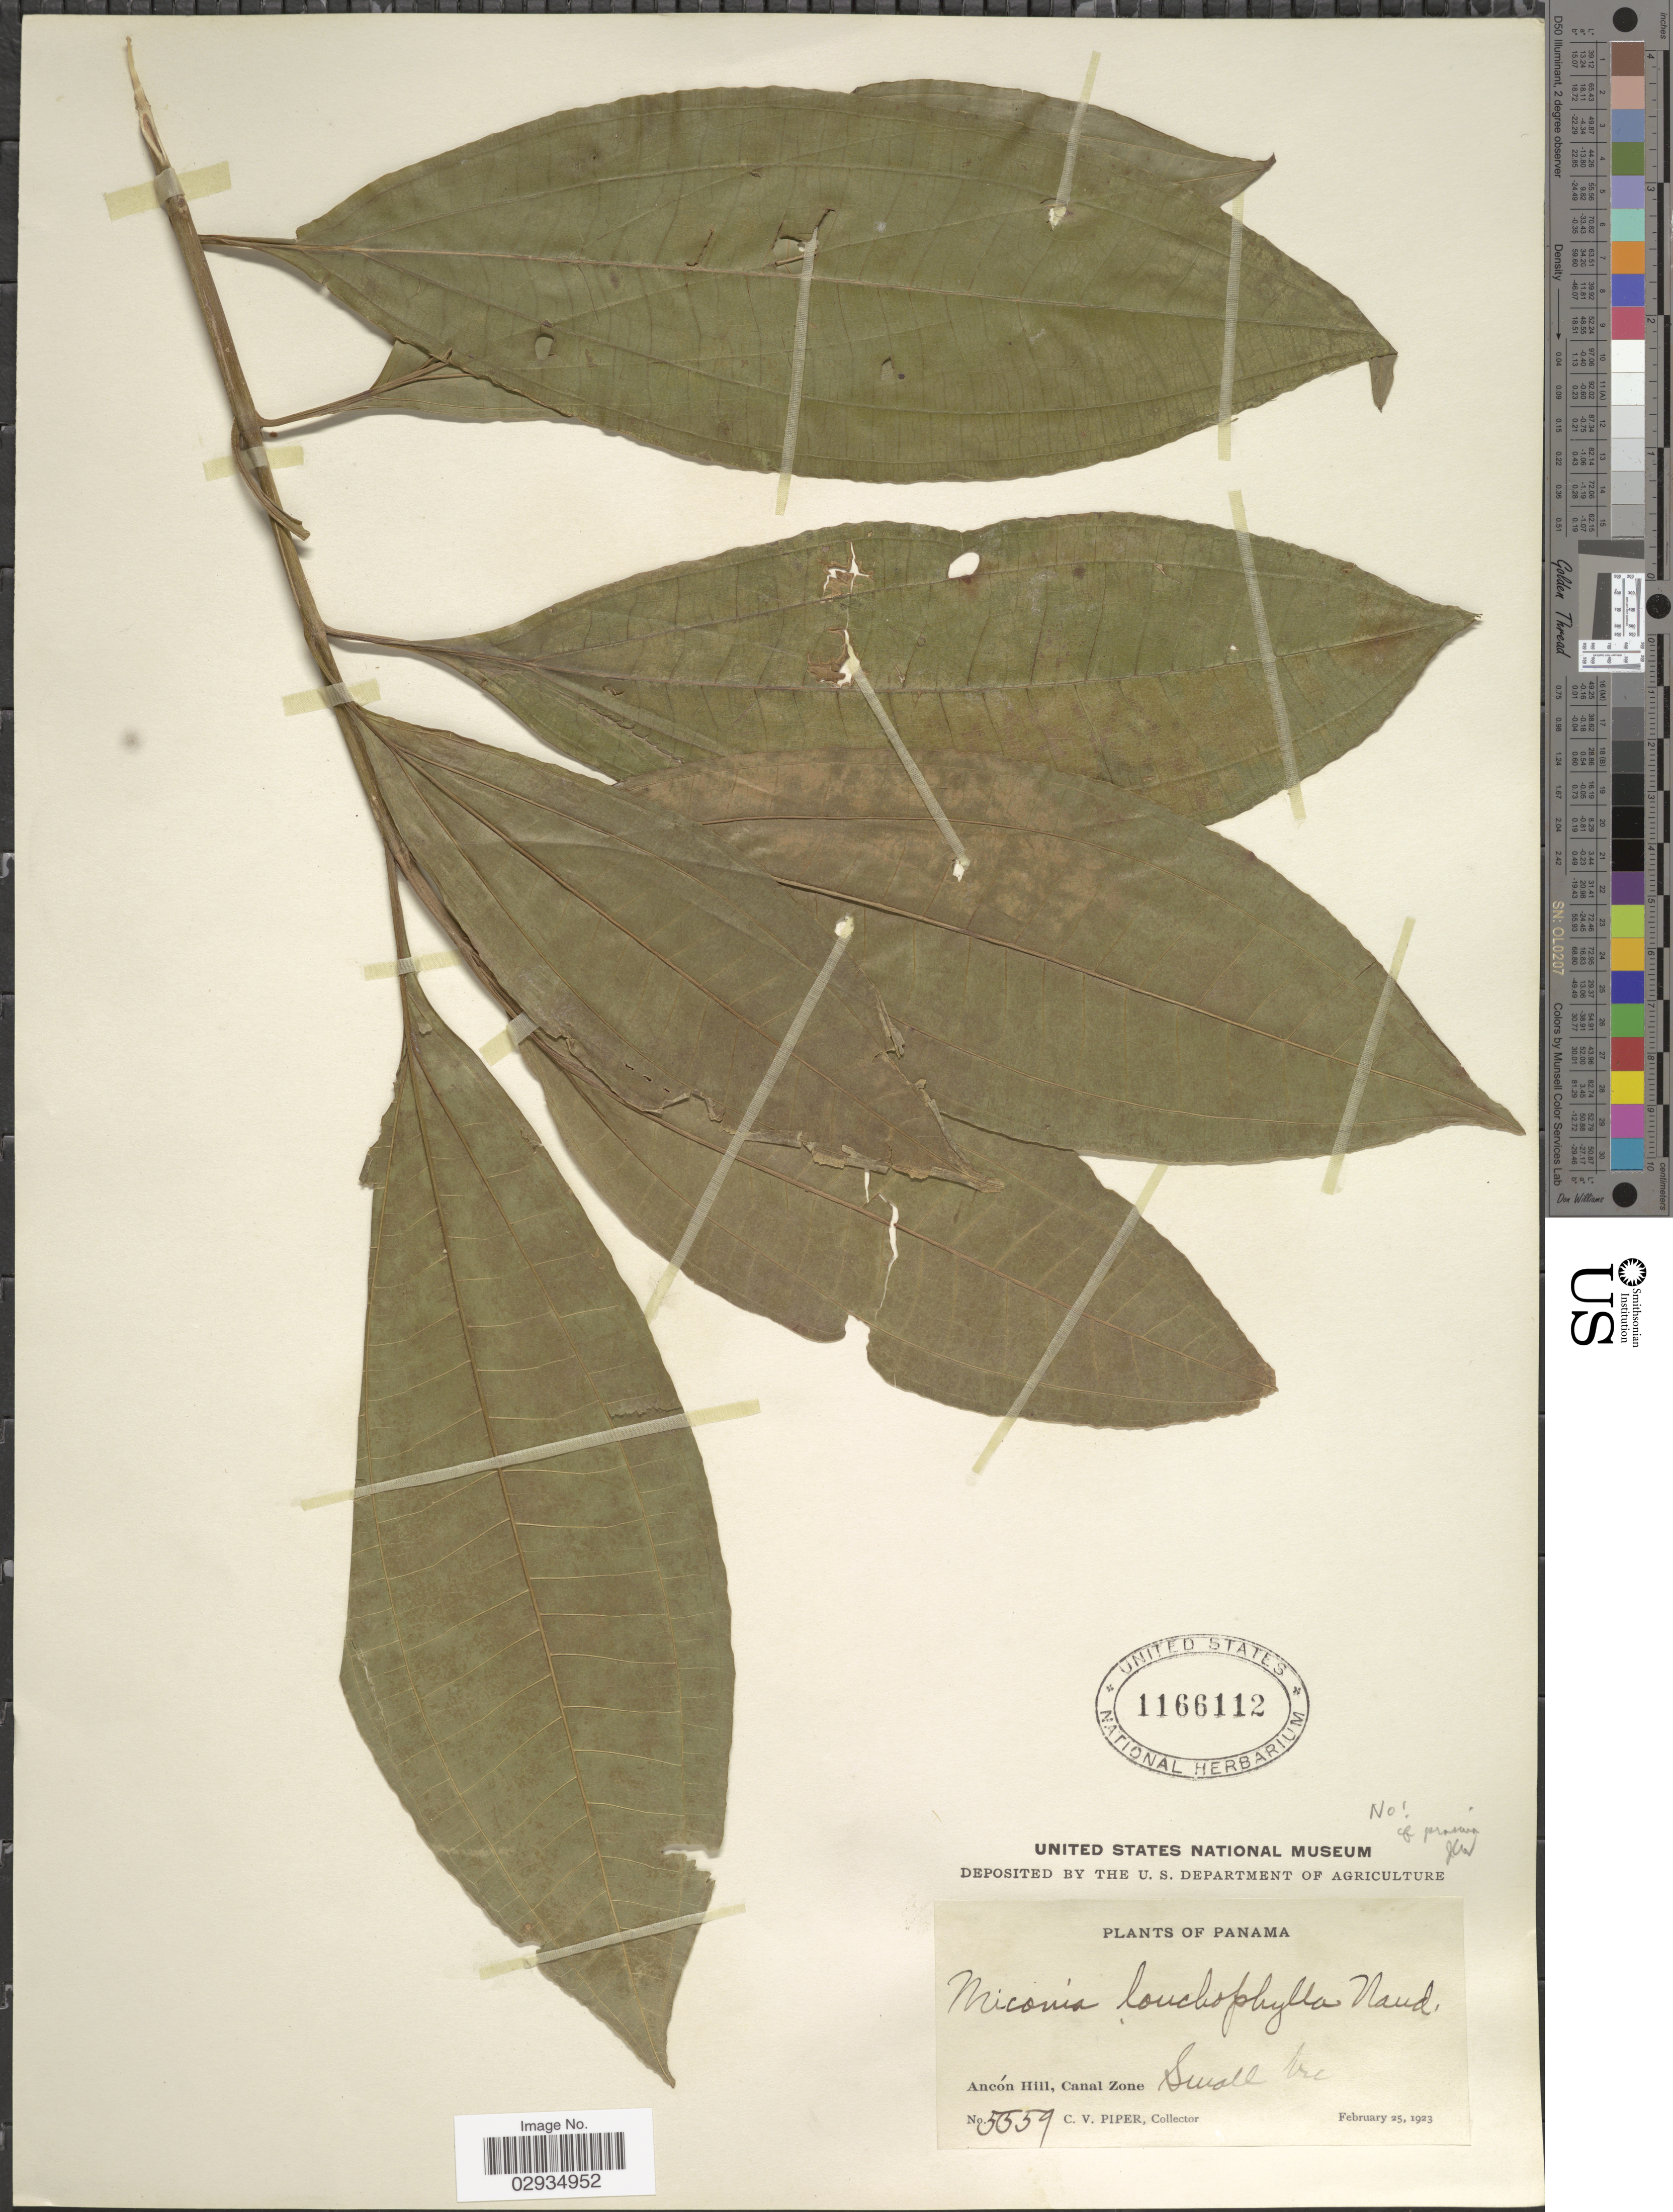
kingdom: Plantae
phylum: Tracheophyta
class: Magnoliopsida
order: Myrtales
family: Melastomataceae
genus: Miconia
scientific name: Miconia lonchophylla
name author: Naudin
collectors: C. V. Piper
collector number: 5559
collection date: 1923-02-25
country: Panama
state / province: Colón / Panamá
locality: Ancón Hill, Canal Zone.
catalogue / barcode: US 1166112